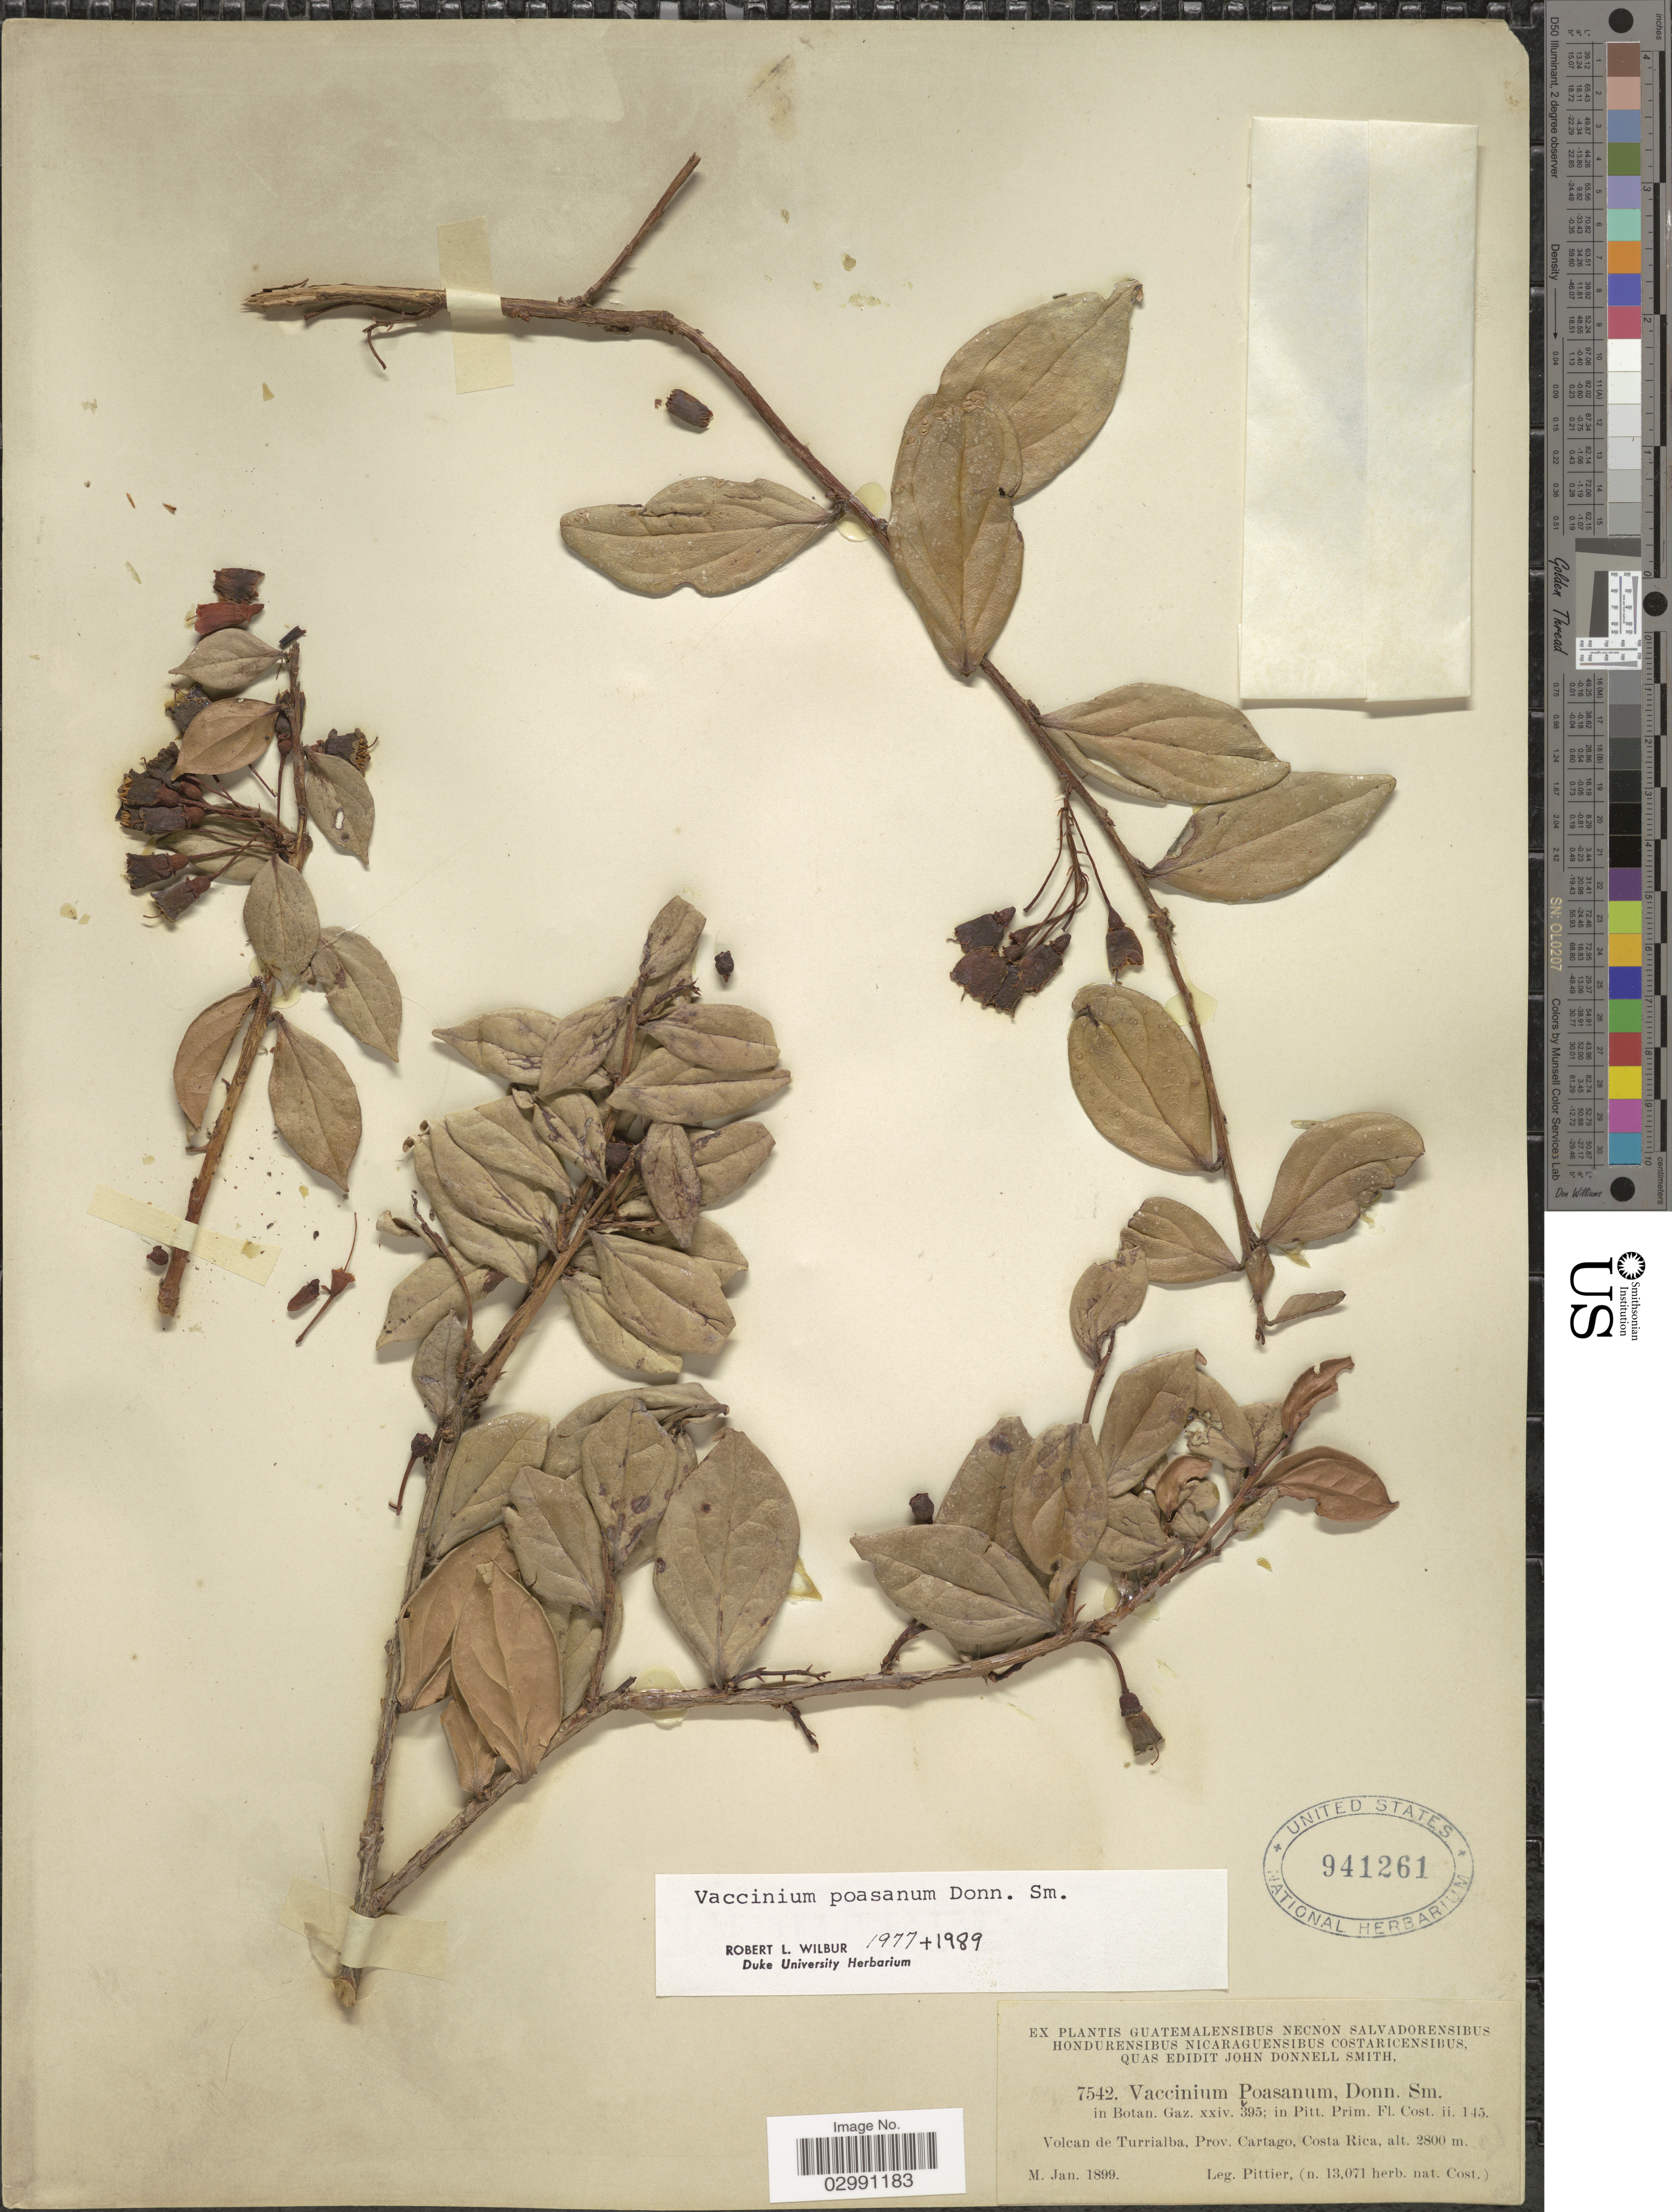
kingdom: Plantae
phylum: Tracheophyta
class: Magnoliopsida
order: Ericales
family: Ericaceae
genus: Vaccinium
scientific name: Vaccinium poasanum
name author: Donn. Sm.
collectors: Pittier, --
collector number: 7542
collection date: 1899-01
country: Costa Rica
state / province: Cartago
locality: Volcan de Turrialba.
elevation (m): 2800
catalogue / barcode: US 941261